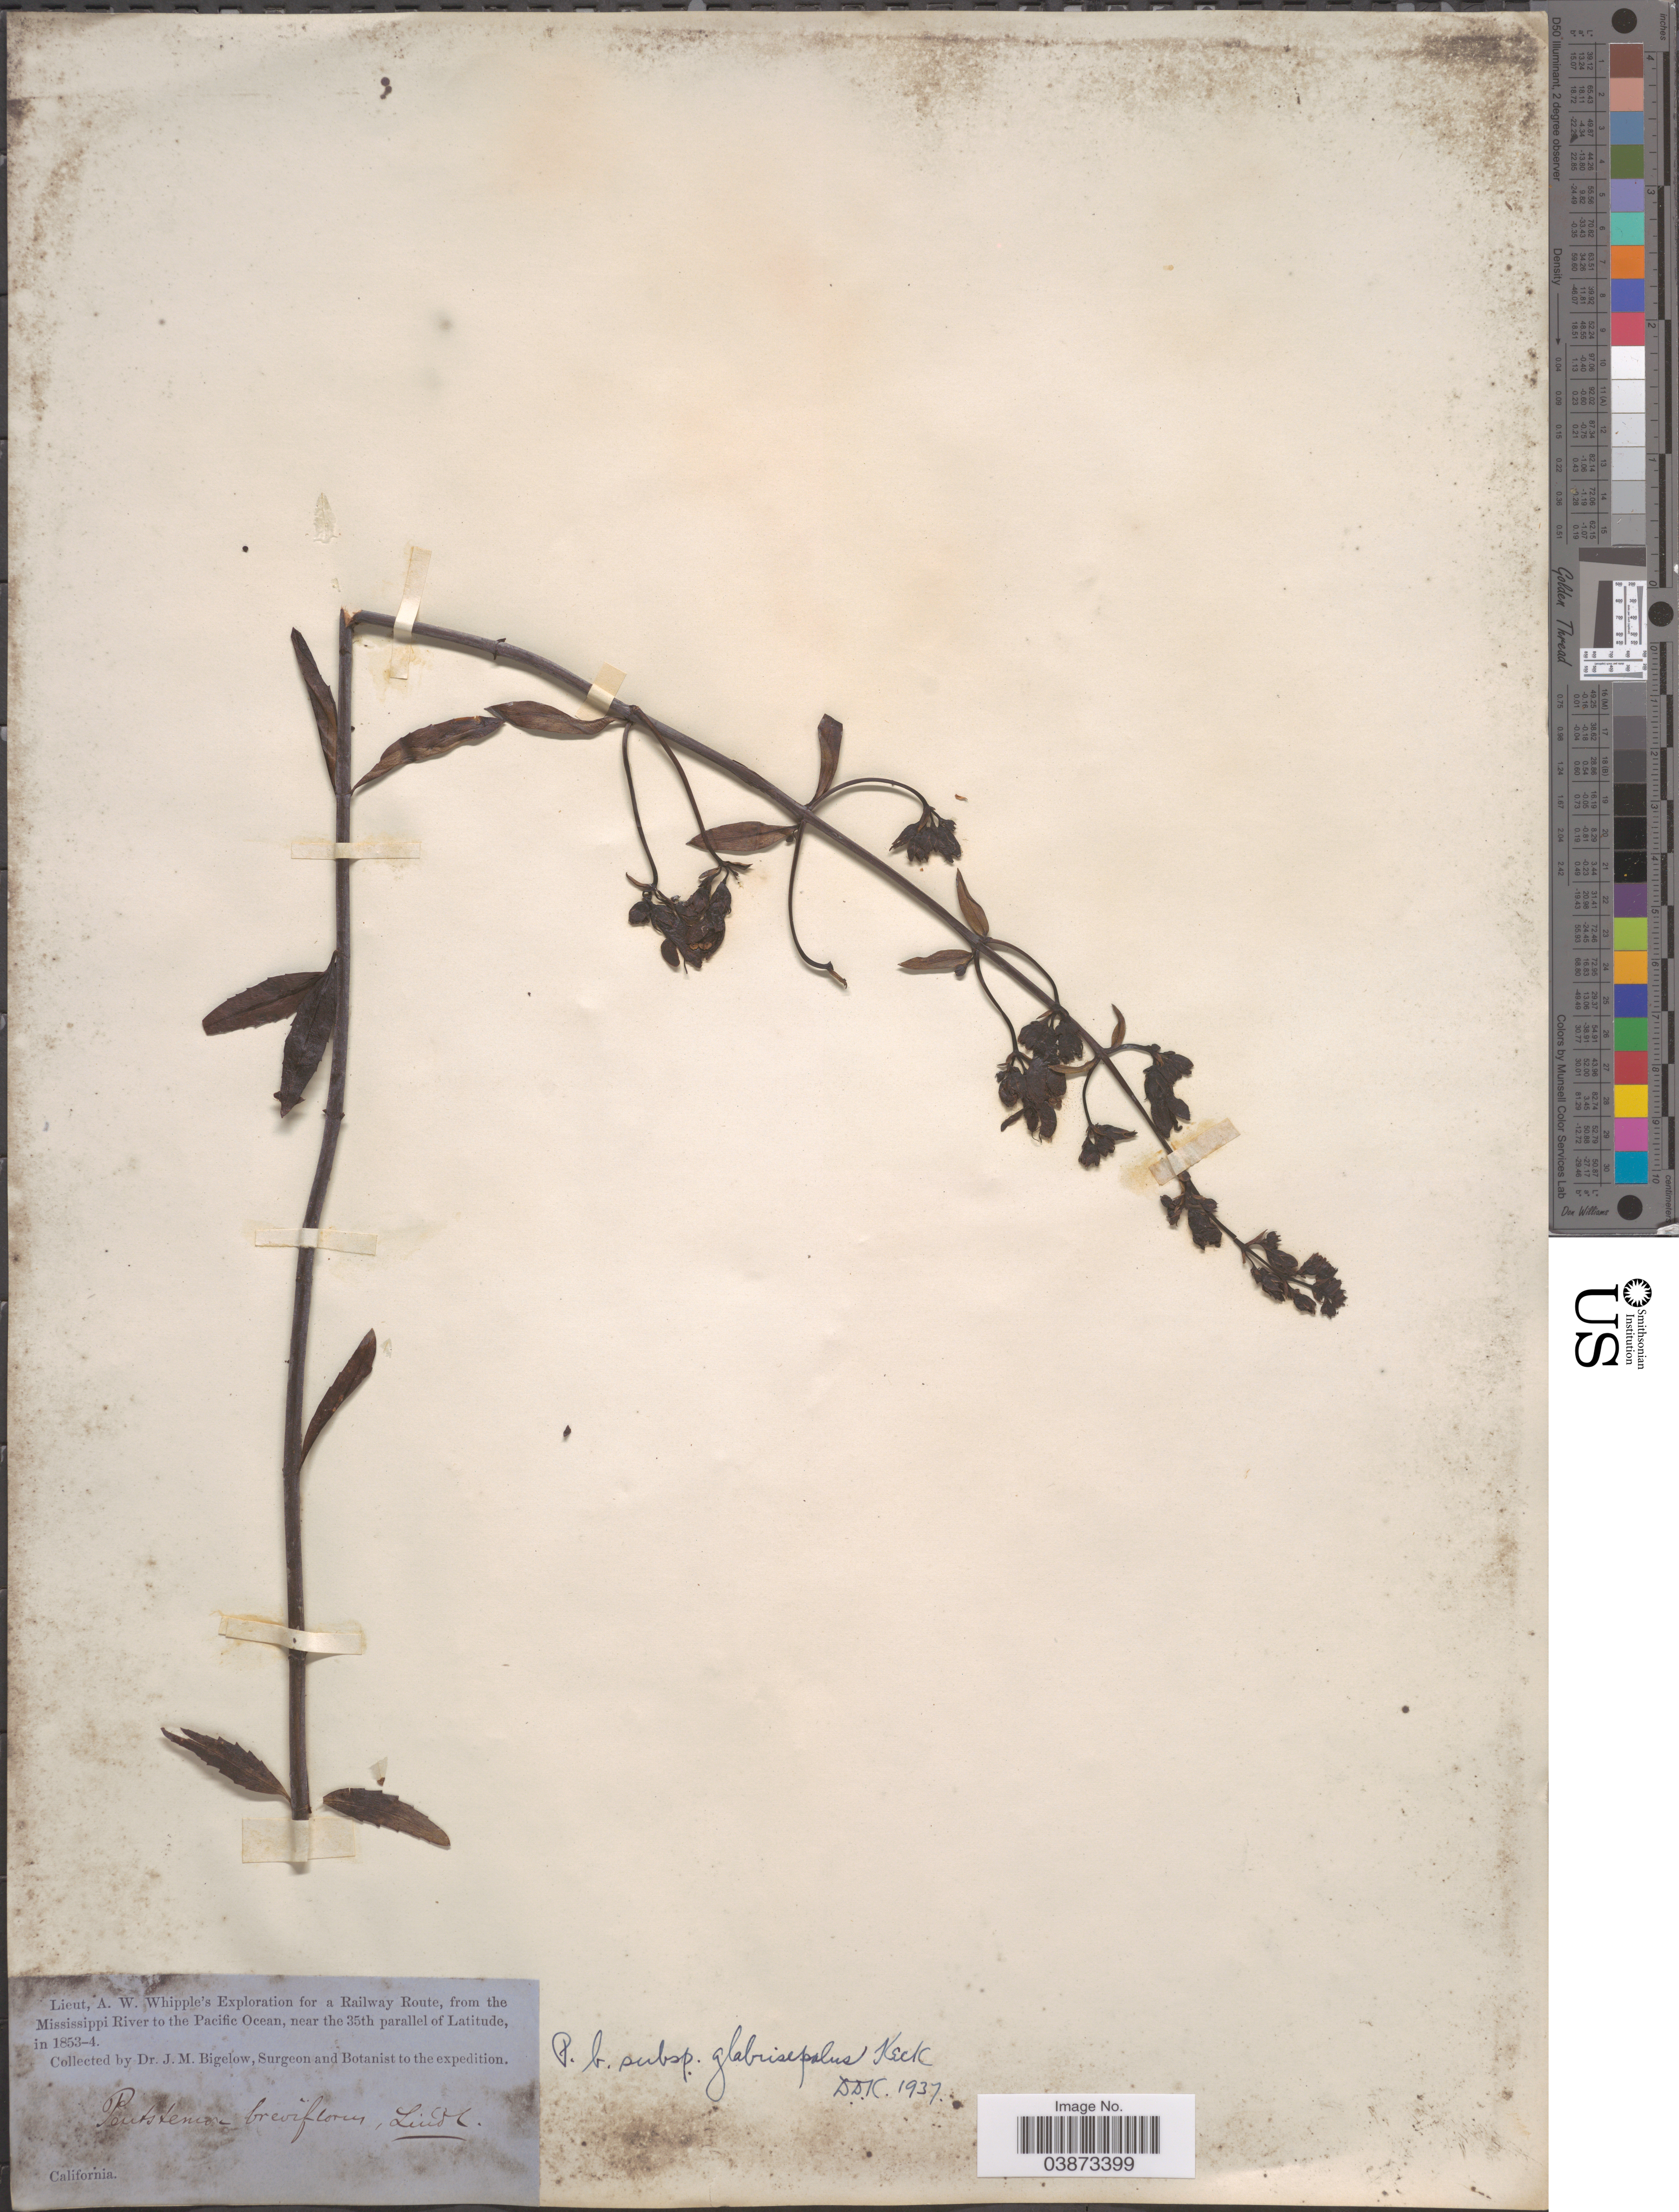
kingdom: Plantae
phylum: Tracheophyta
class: Magnoliopsida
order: Lamiales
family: Plantaginaceae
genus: Penstemon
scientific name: Penstemon breviflorus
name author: Lindl.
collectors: J. M. Bigelow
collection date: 1853/1854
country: United States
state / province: California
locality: From the Mississippi River to the Pacific Ocean.